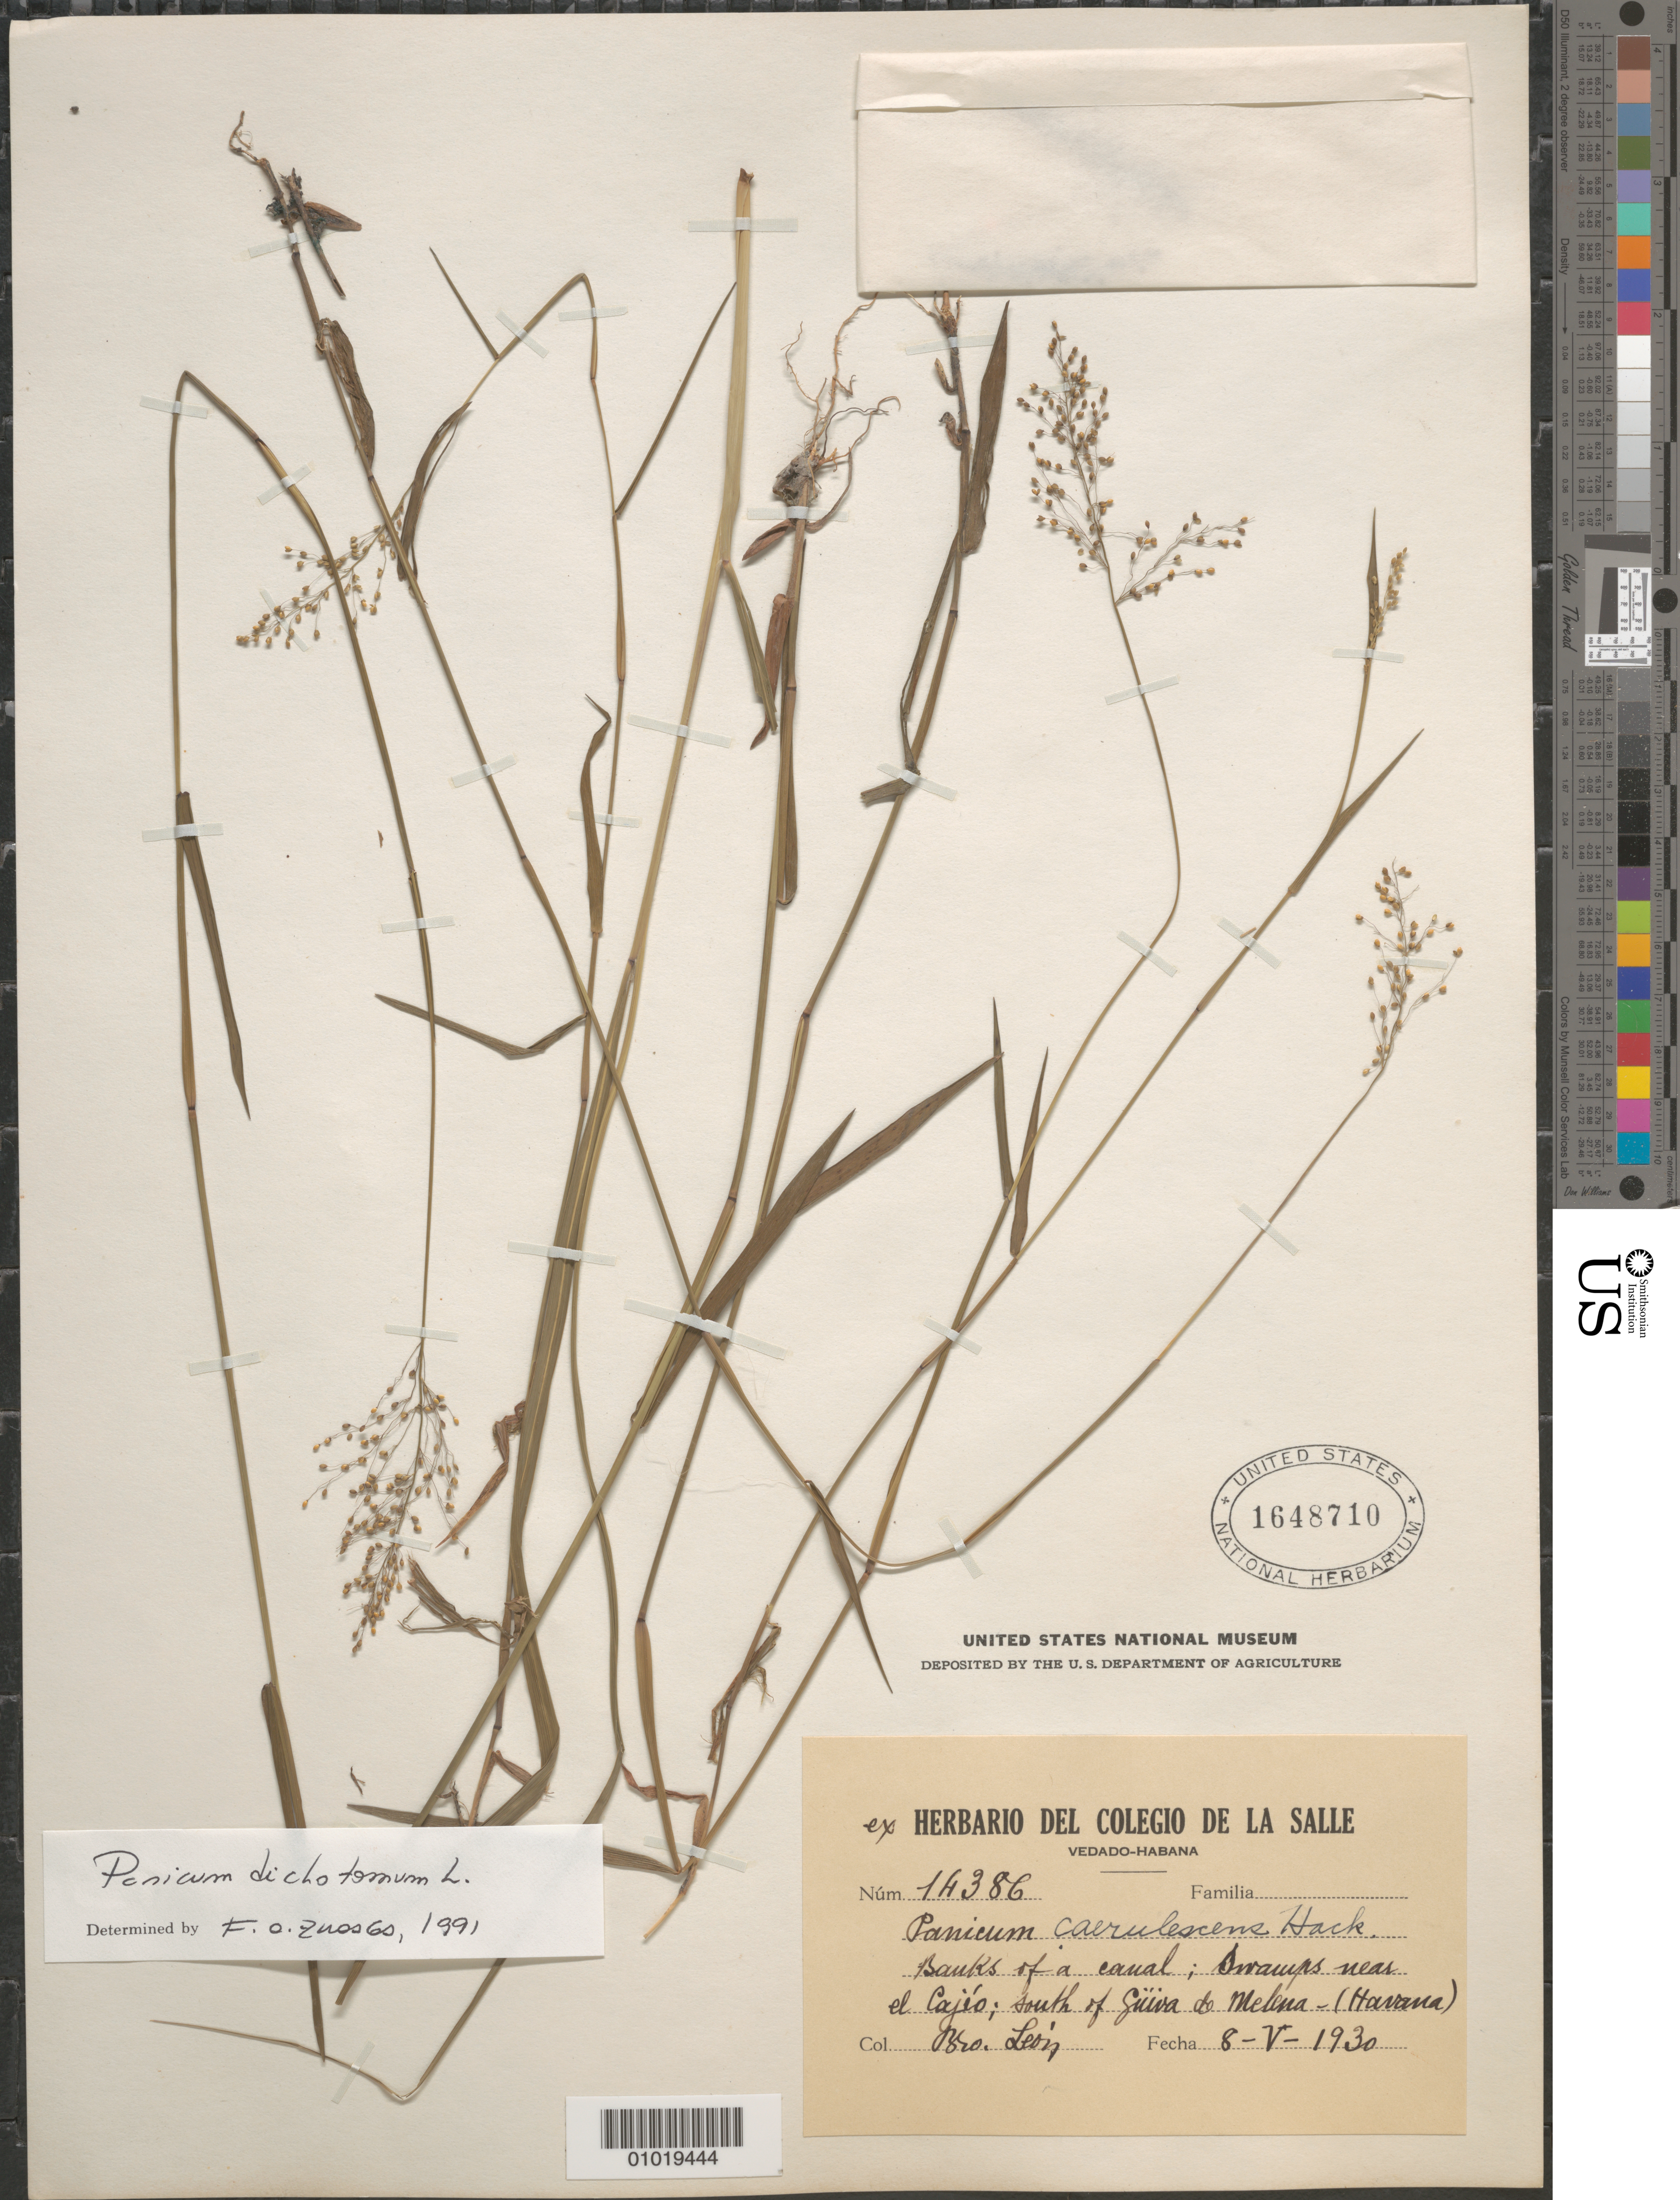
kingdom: Plantae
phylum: Tracheophyta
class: Liliopsida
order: Poales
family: Poaceae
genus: Panicum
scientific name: Panicum dichotomum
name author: L.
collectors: Bro. León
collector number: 14386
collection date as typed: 08 May 1930 or 05 Aug 1930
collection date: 1930-05-08 or 1930-08-05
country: Cuba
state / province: La Habana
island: Cuba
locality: Banks of a canal; swamps near el Cajio S of Guira de Melena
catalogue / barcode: US 1648710